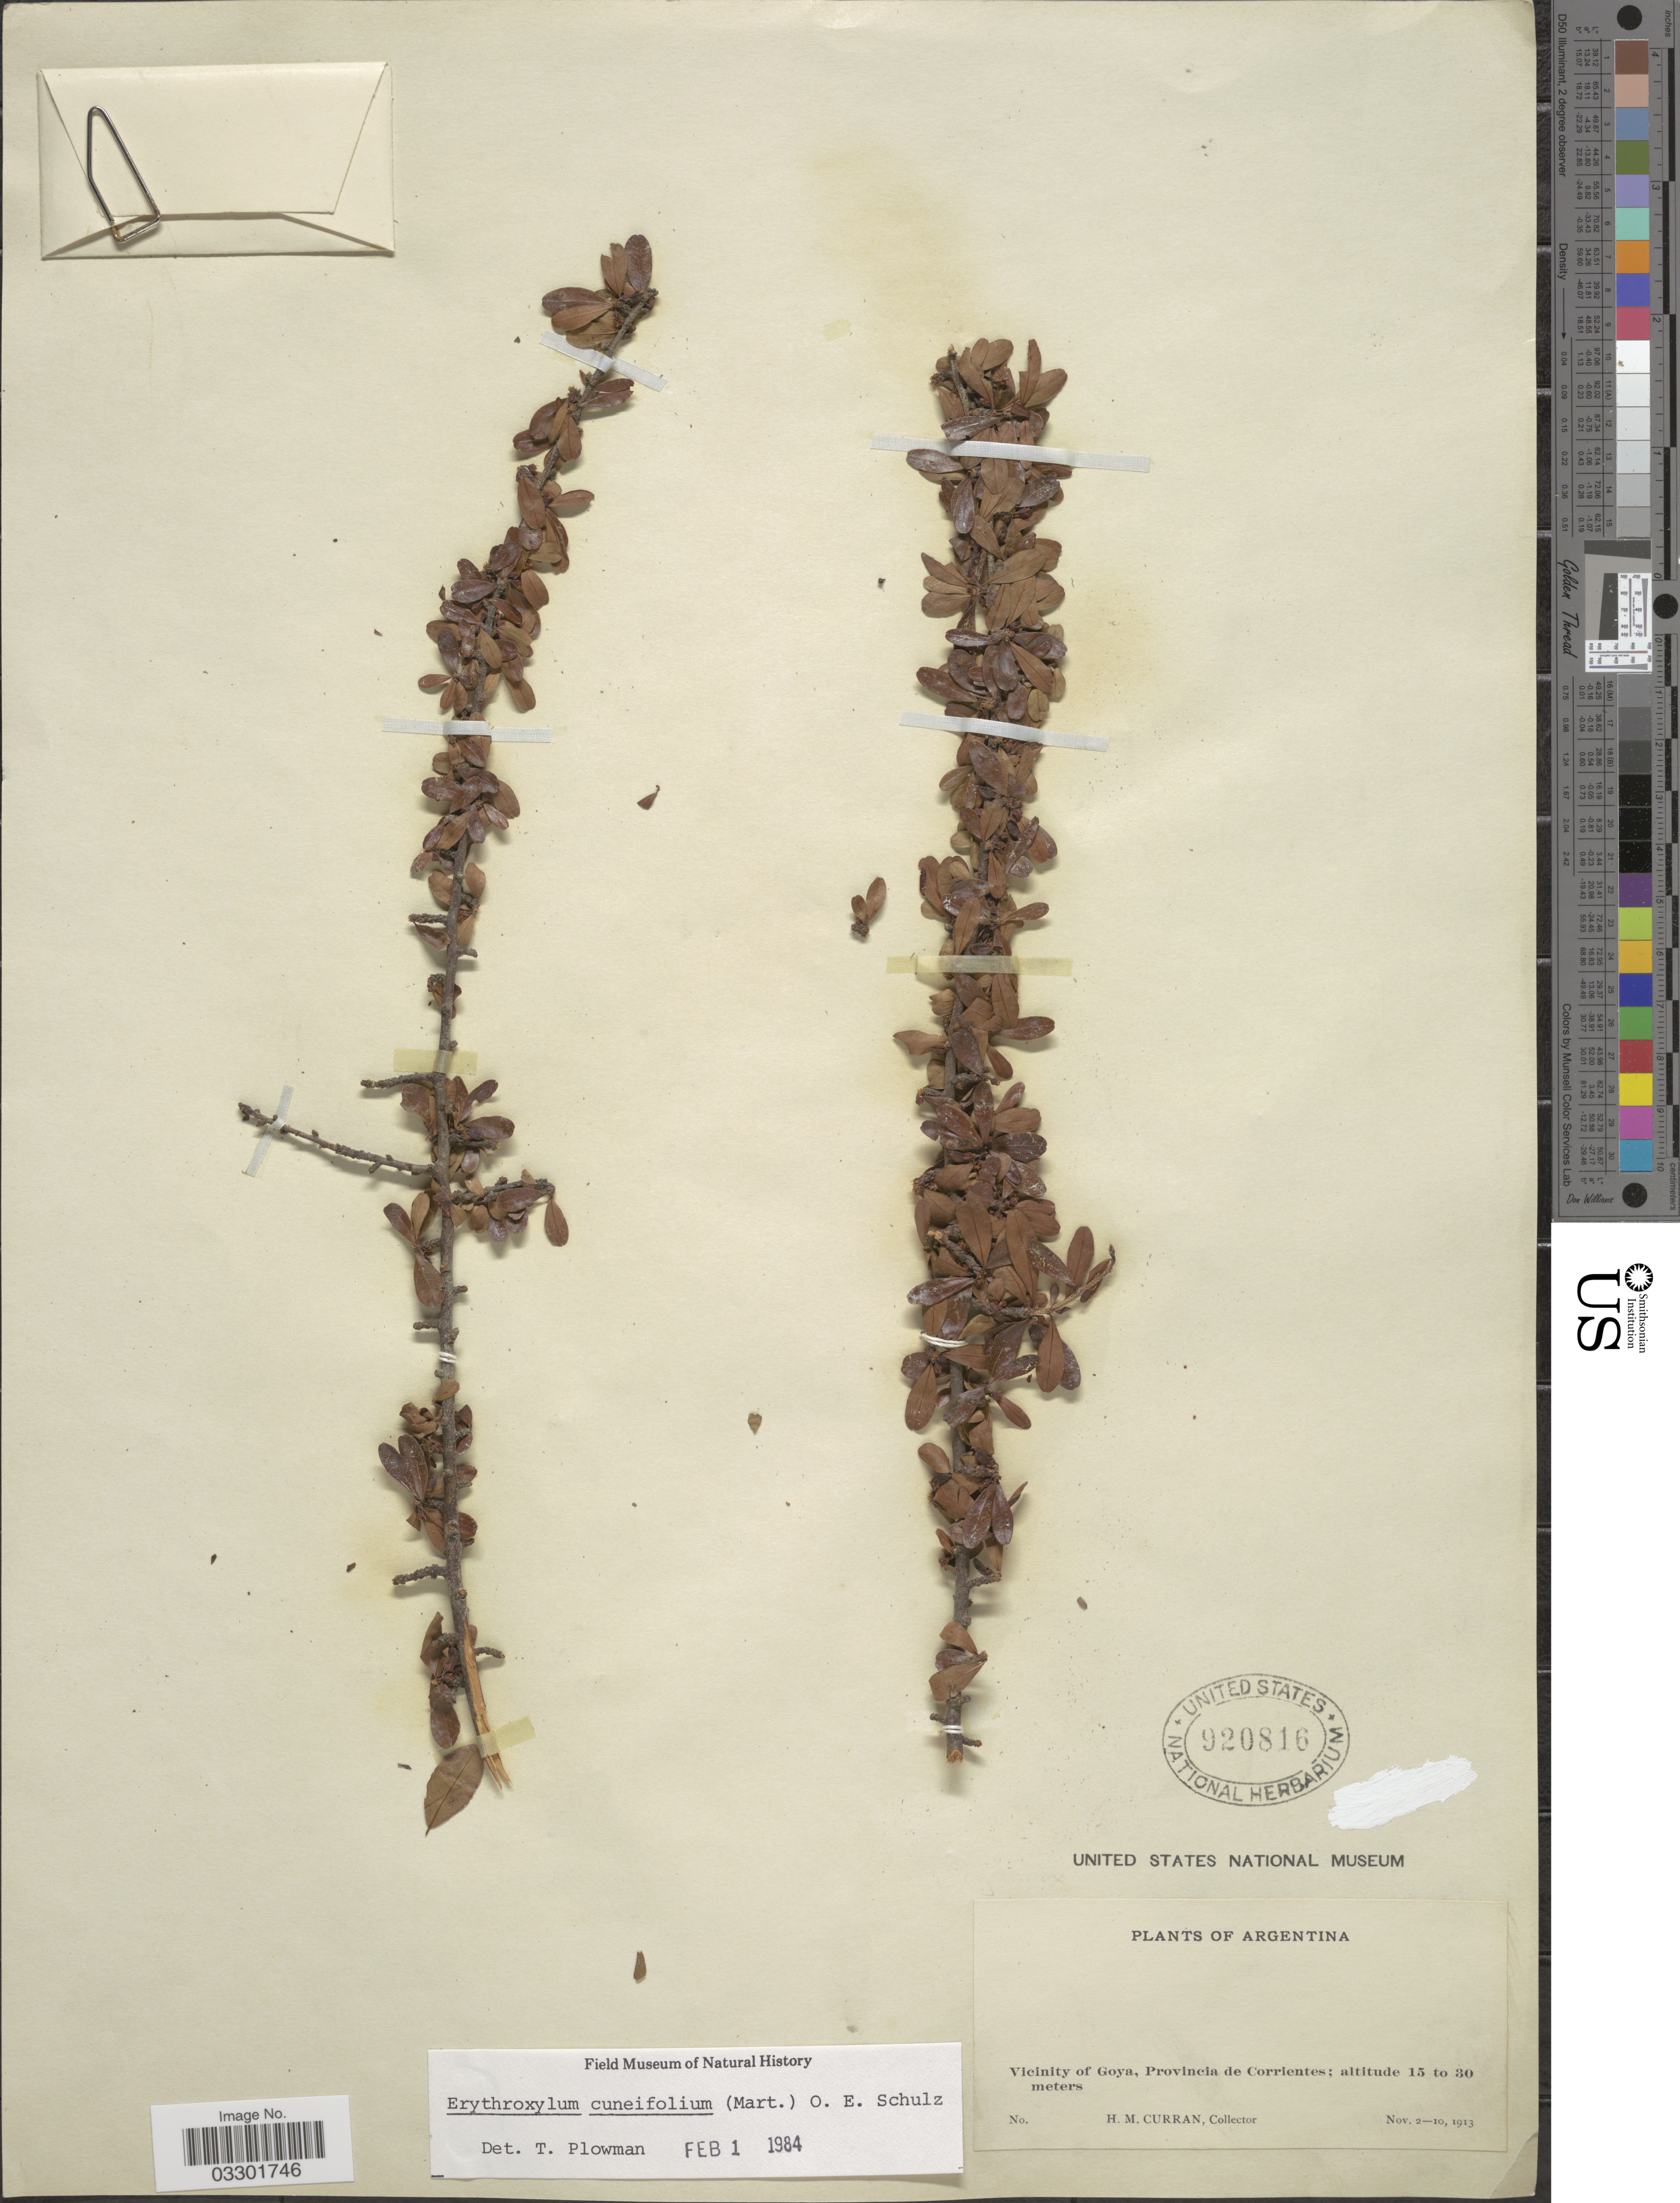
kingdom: Plantae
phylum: Tracheophyta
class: Magnoliopsida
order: Malpighiales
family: Erythroxylaceae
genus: Erythroxylum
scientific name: Erythroxylum cuneifolium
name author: (Mart.) O.E. Schulz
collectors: H. M. Curran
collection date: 1913-11-02/1913-11-10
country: Argentina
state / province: Corrientes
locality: Vicinity of Goya.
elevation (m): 15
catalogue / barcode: US 920716